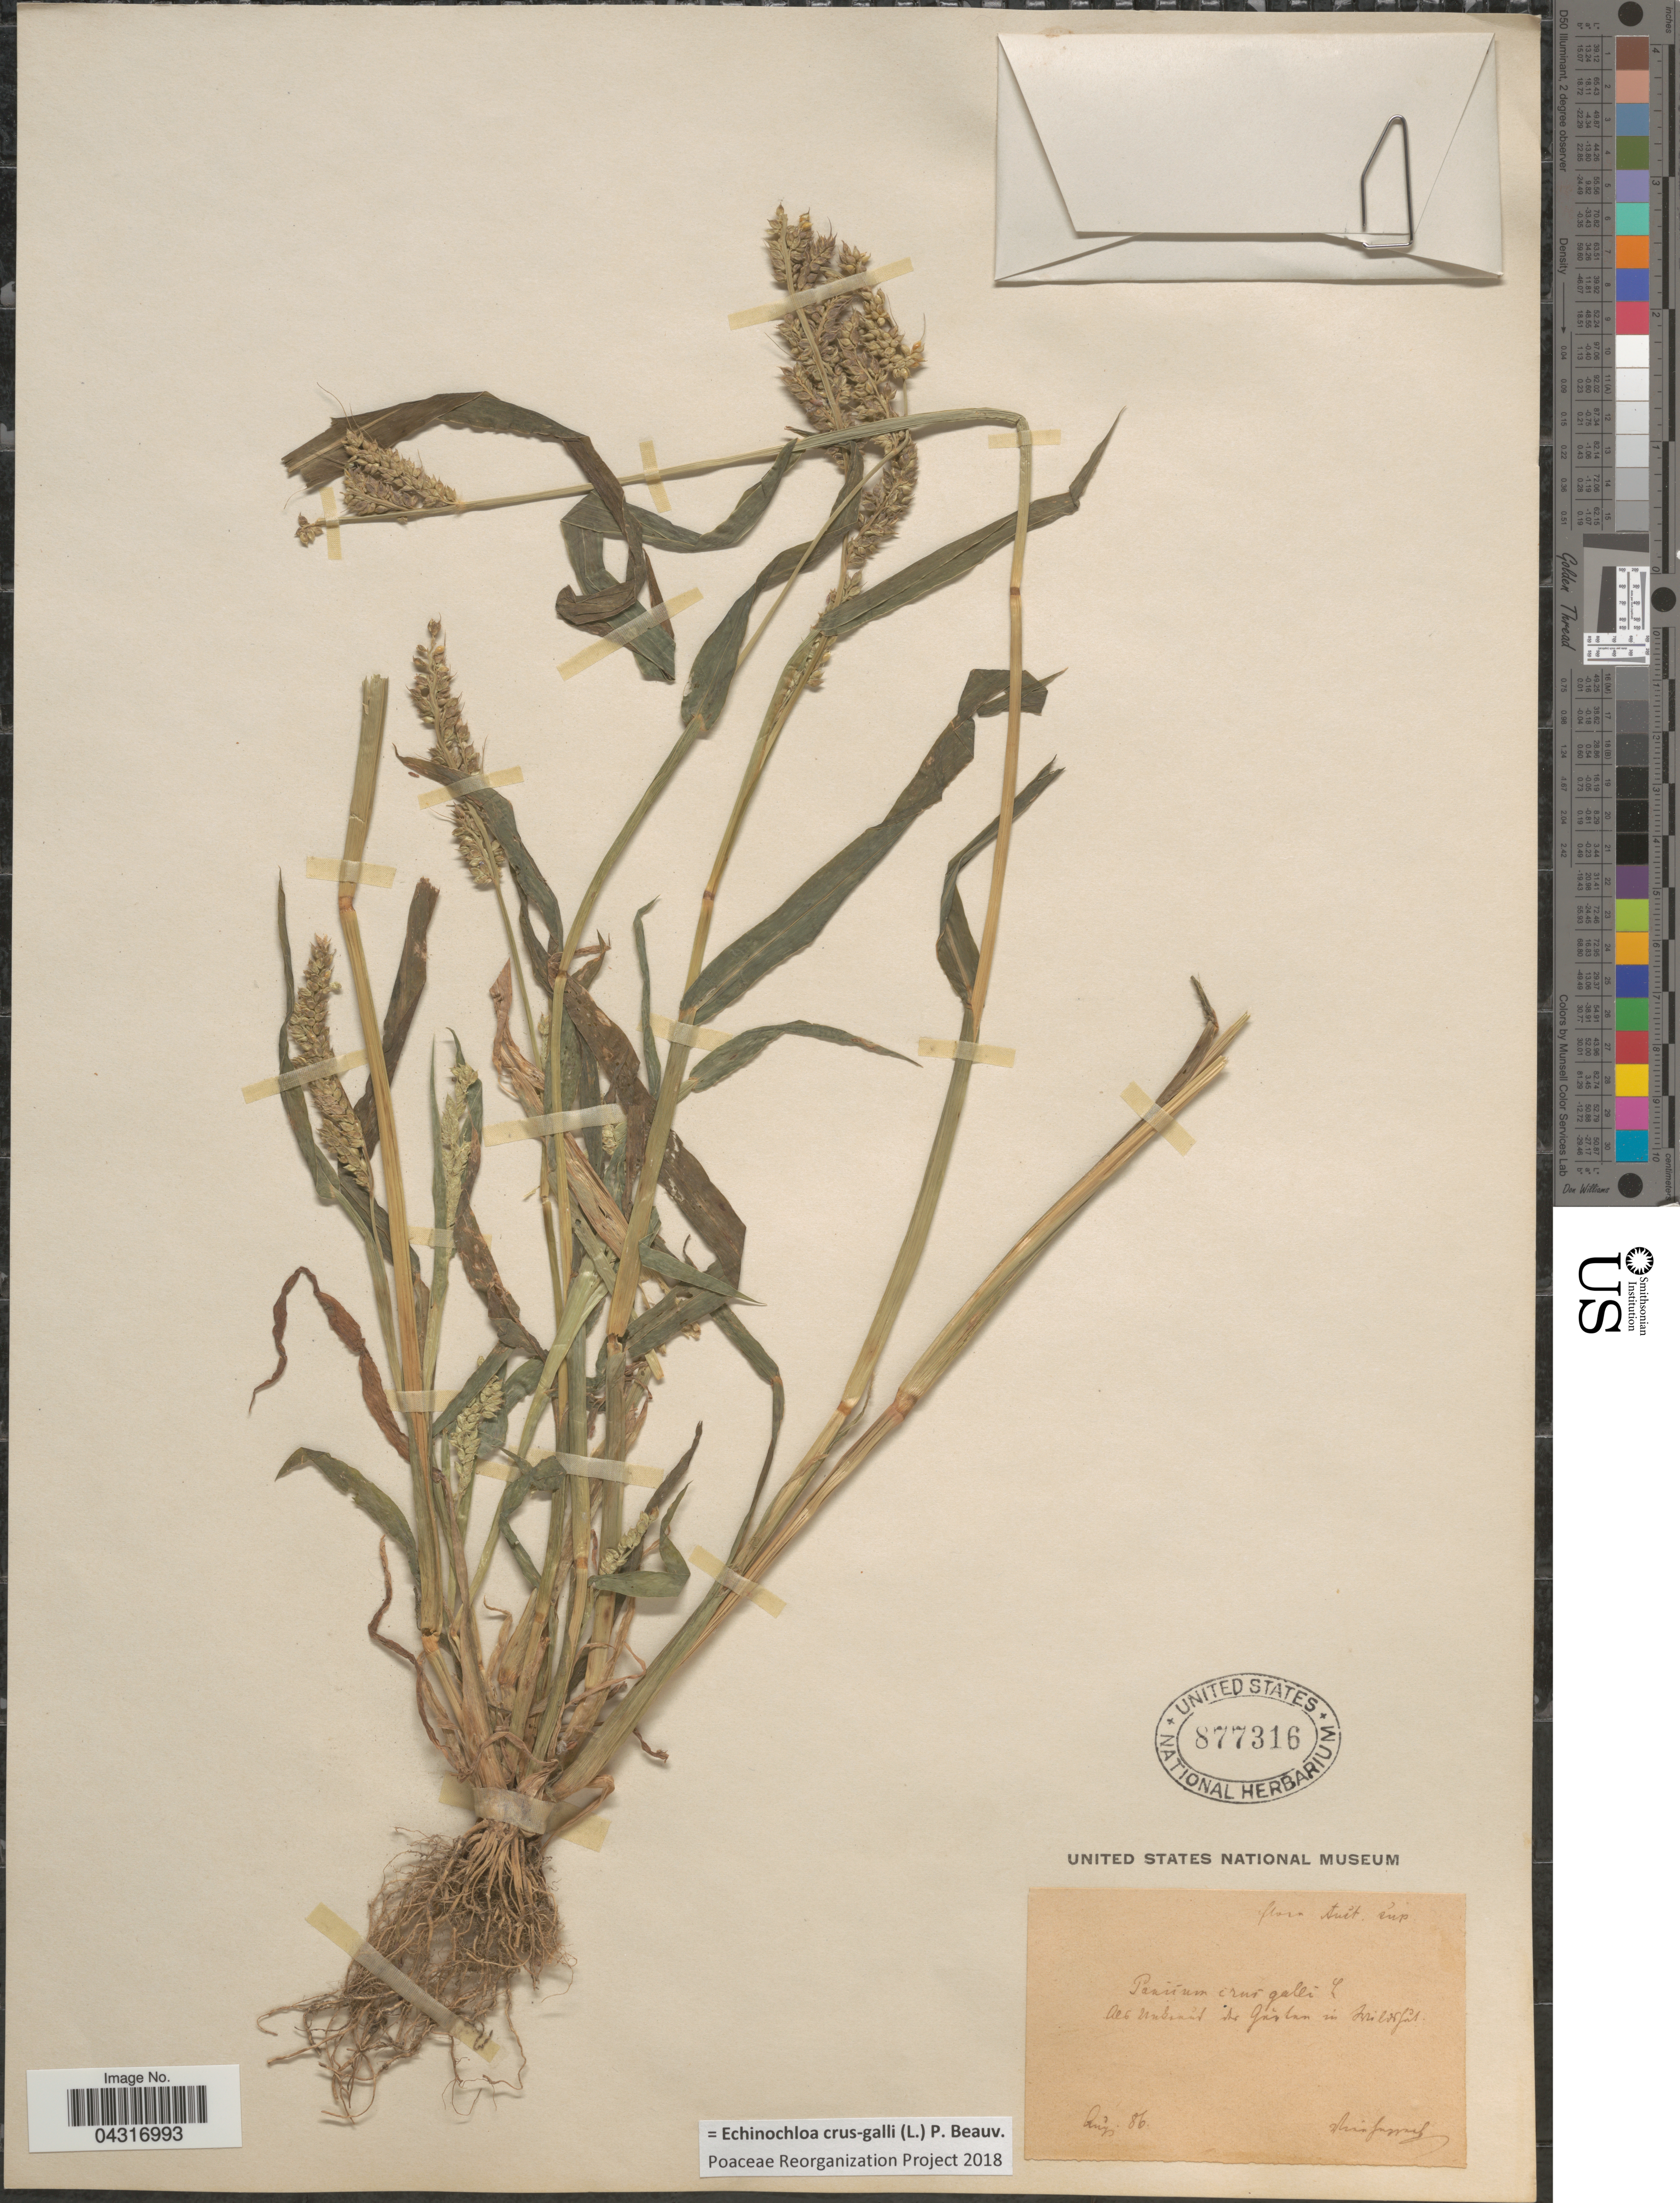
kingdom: Plantae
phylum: Tracheophyta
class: Liliopsida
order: Poales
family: Poaceae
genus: Echinochloa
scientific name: Echinochloa crus-galli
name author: (L.) P. Beauv.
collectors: Vierhapper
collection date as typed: X 86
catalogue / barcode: US 877316